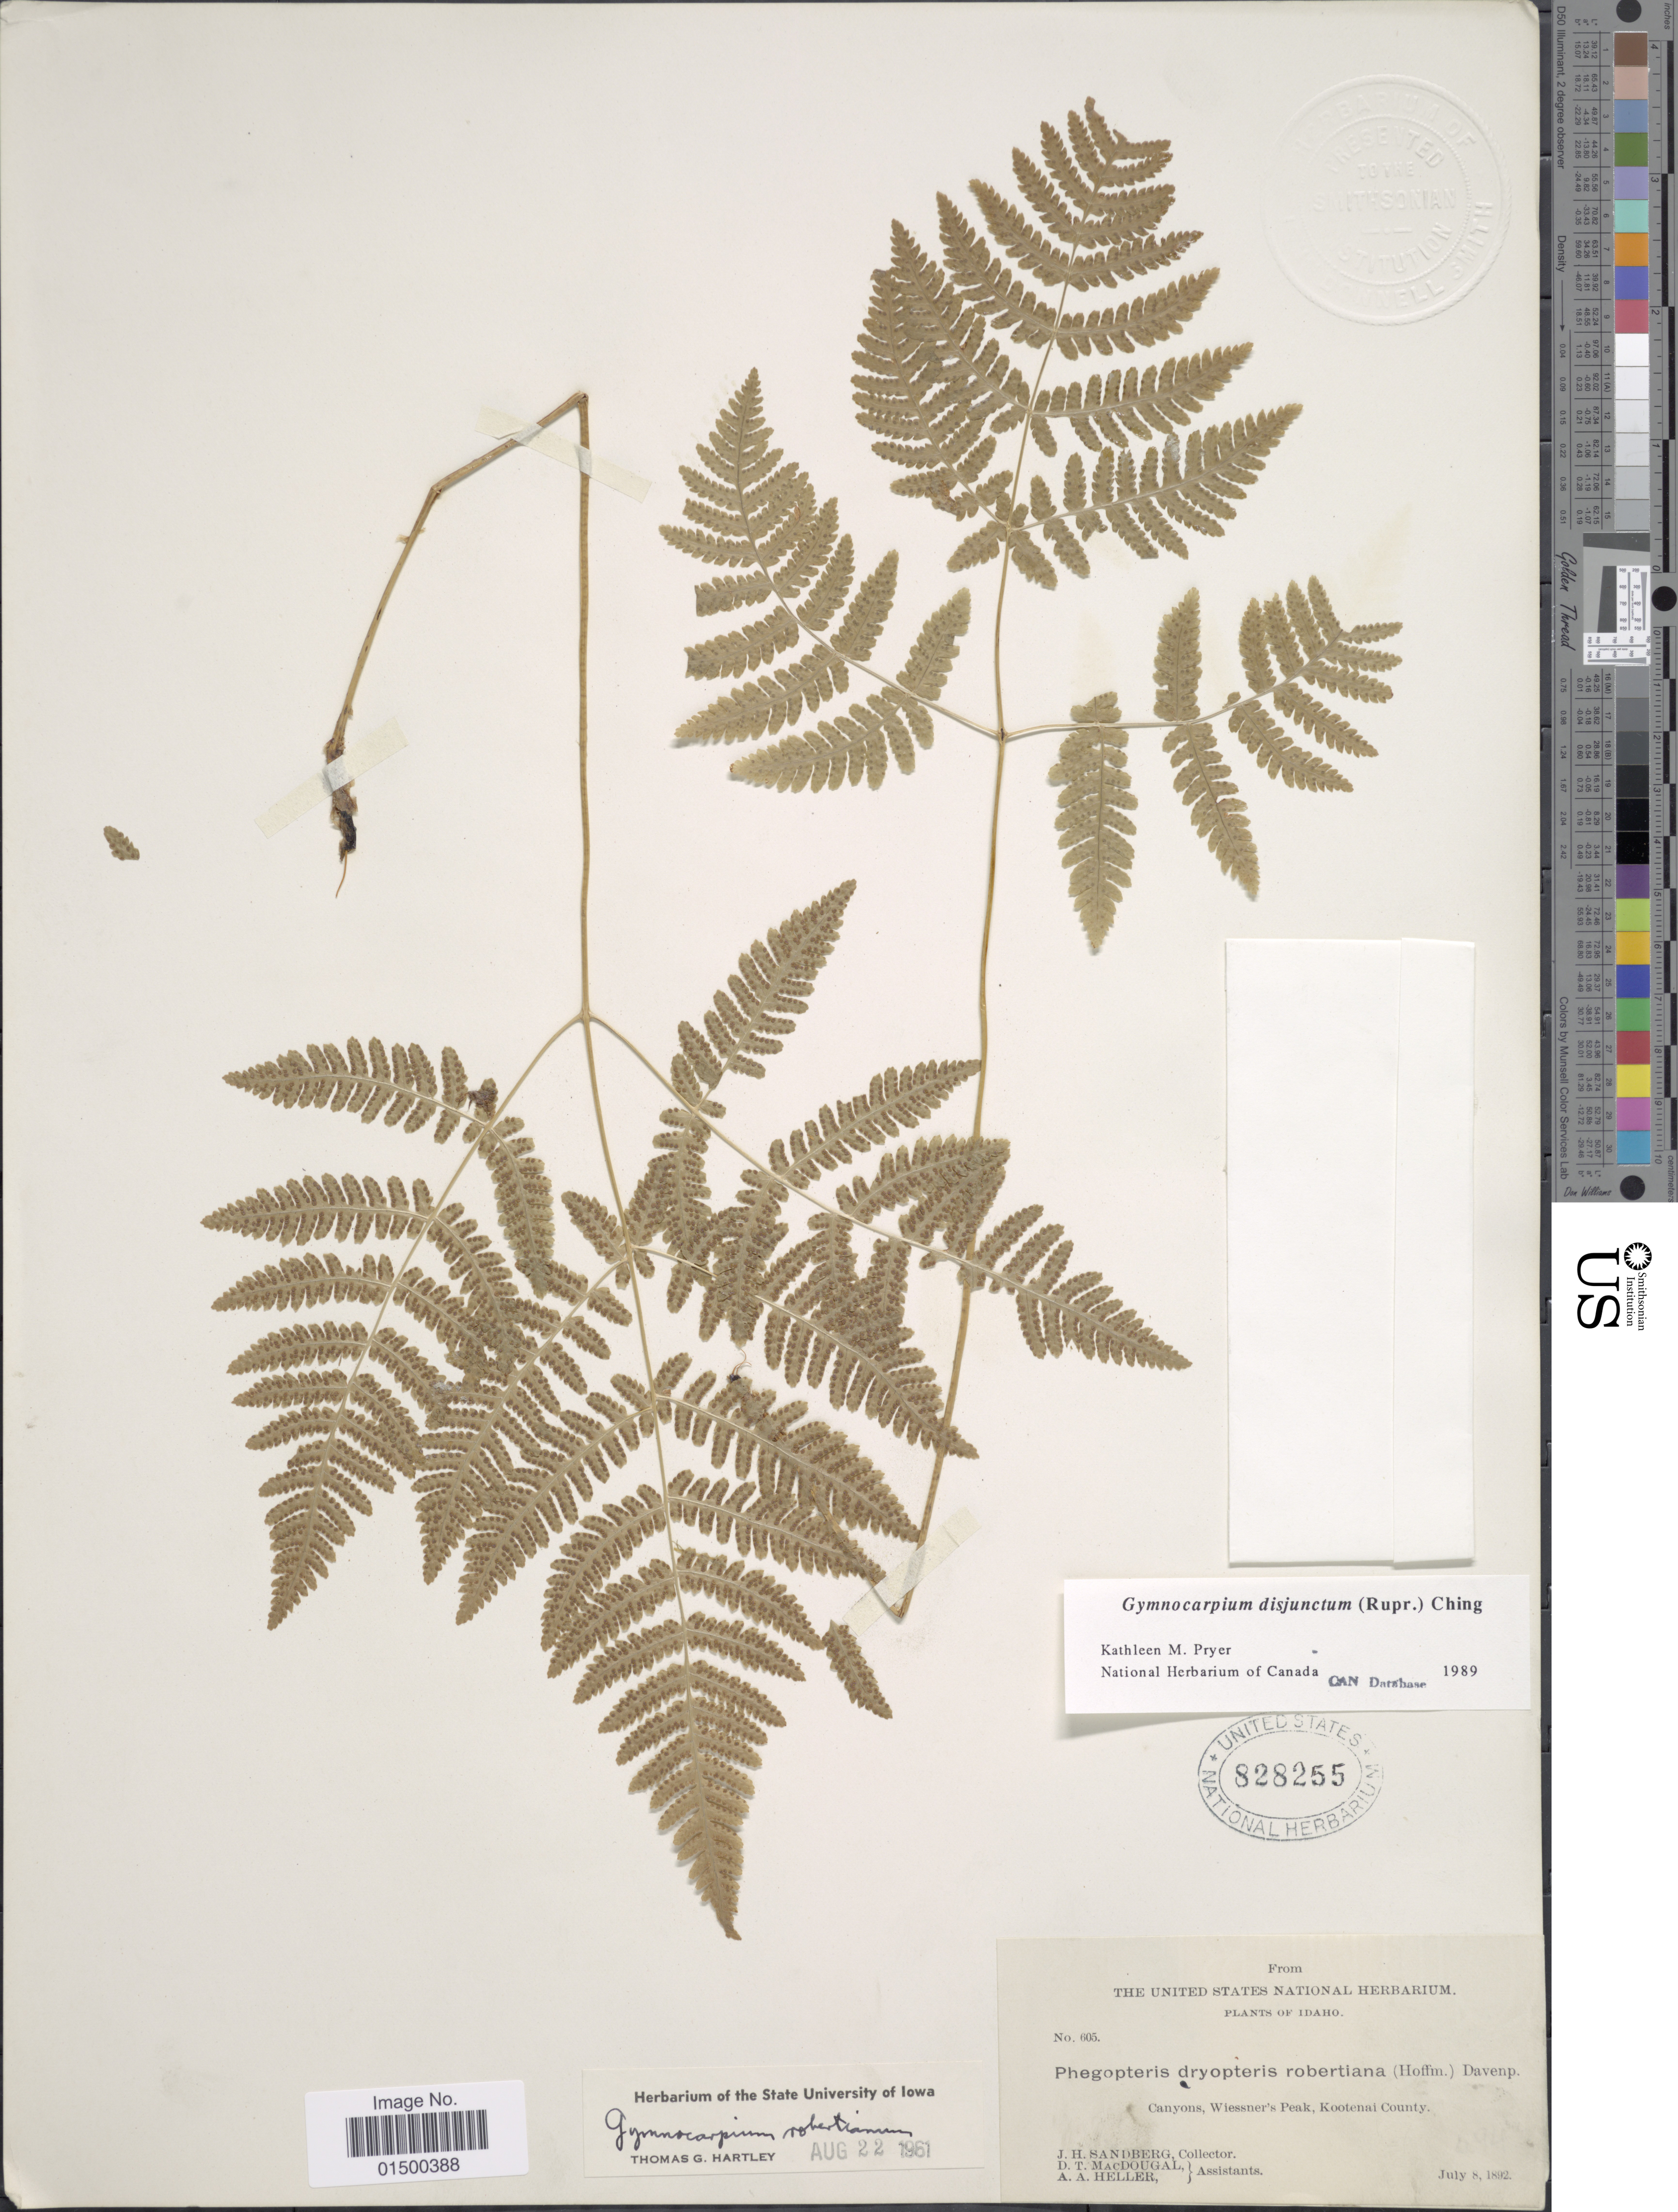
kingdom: Plantae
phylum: Tracheophyta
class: Polypodiopsida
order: Polypodiales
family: Cystopteridaceae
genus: Gymnocarpium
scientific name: Gymnocarpium disjunctum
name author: (Rupr.) Ching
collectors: J. H. Sandberg, D. T. MacDougal & A. A. Heller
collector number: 605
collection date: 1892-07-08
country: United States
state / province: Idaho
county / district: Kootenai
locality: Canyons, Wiessner's Peak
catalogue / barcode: US 828255